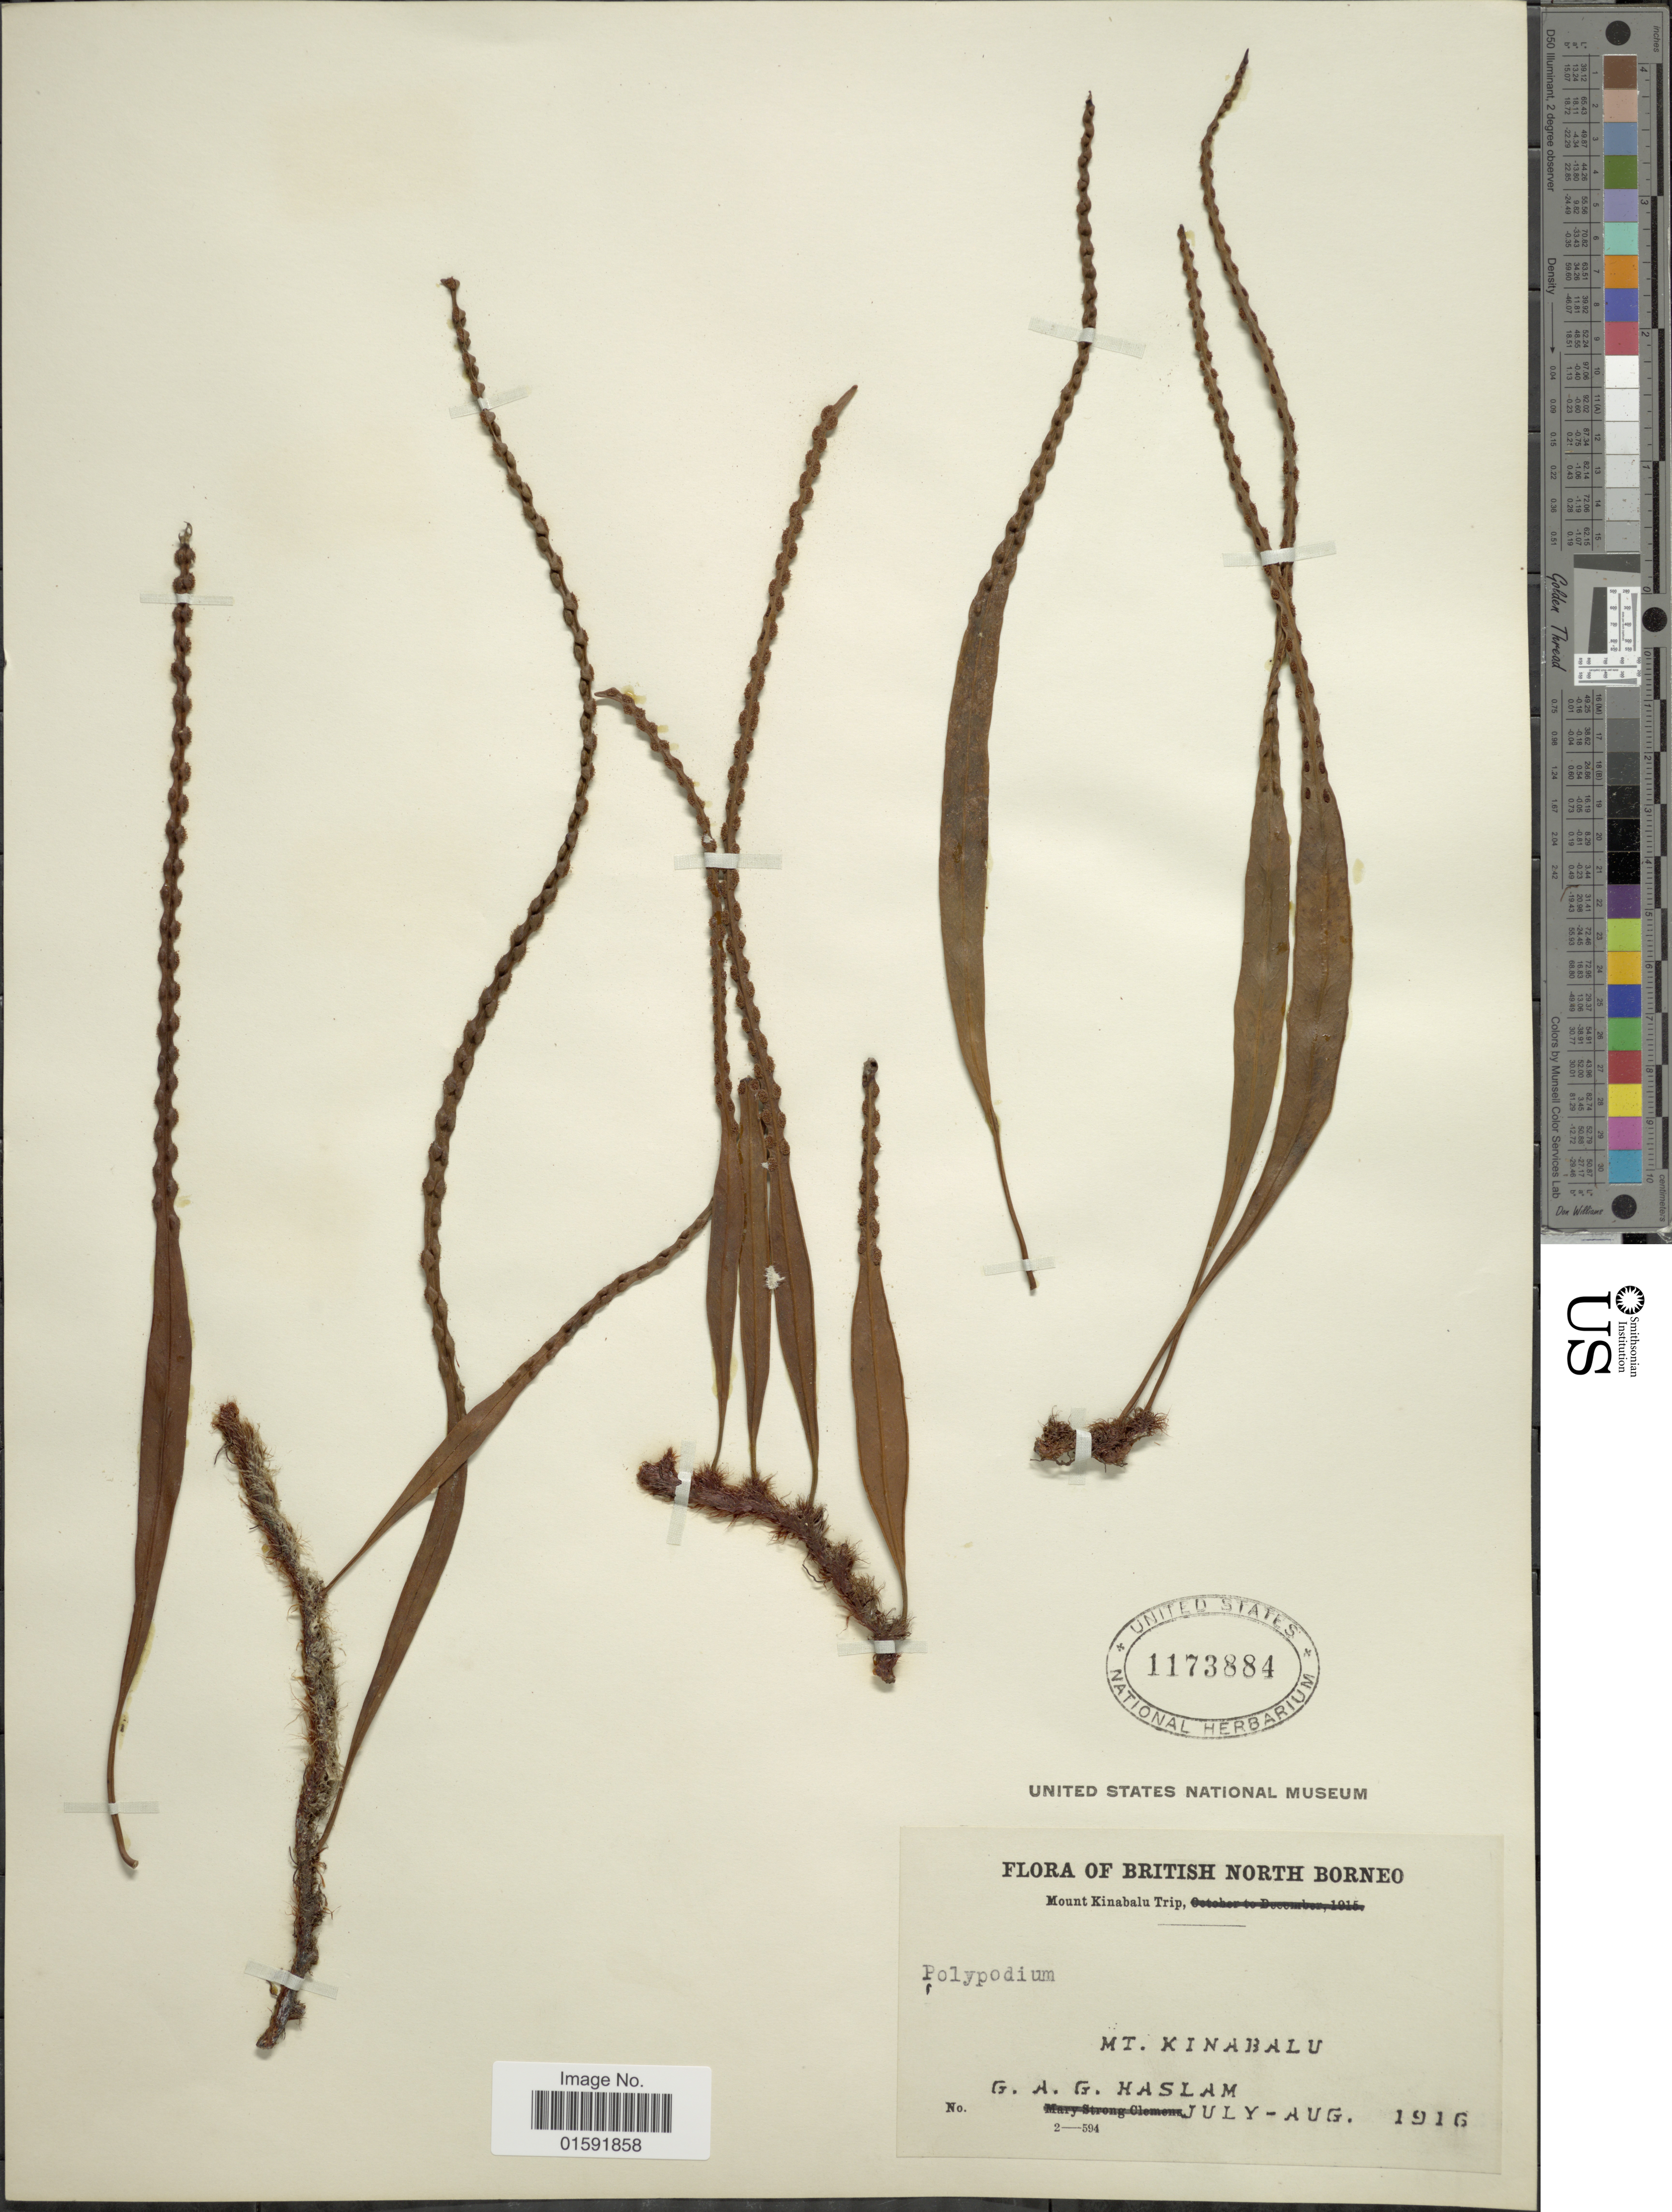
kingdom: Plantae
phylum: Tracheophyta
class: Polypodiopsida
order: Polypodiales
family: Polypodiaceae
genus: Selliguea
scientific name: Selliguea soridens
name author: (Hook.) Hovenkamp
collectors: G. Haslam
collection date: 1916-07/1916-08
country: Malaysia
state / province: Sabah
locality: Mt. Kinabalu, British North Borneo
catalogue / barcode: US 1173884